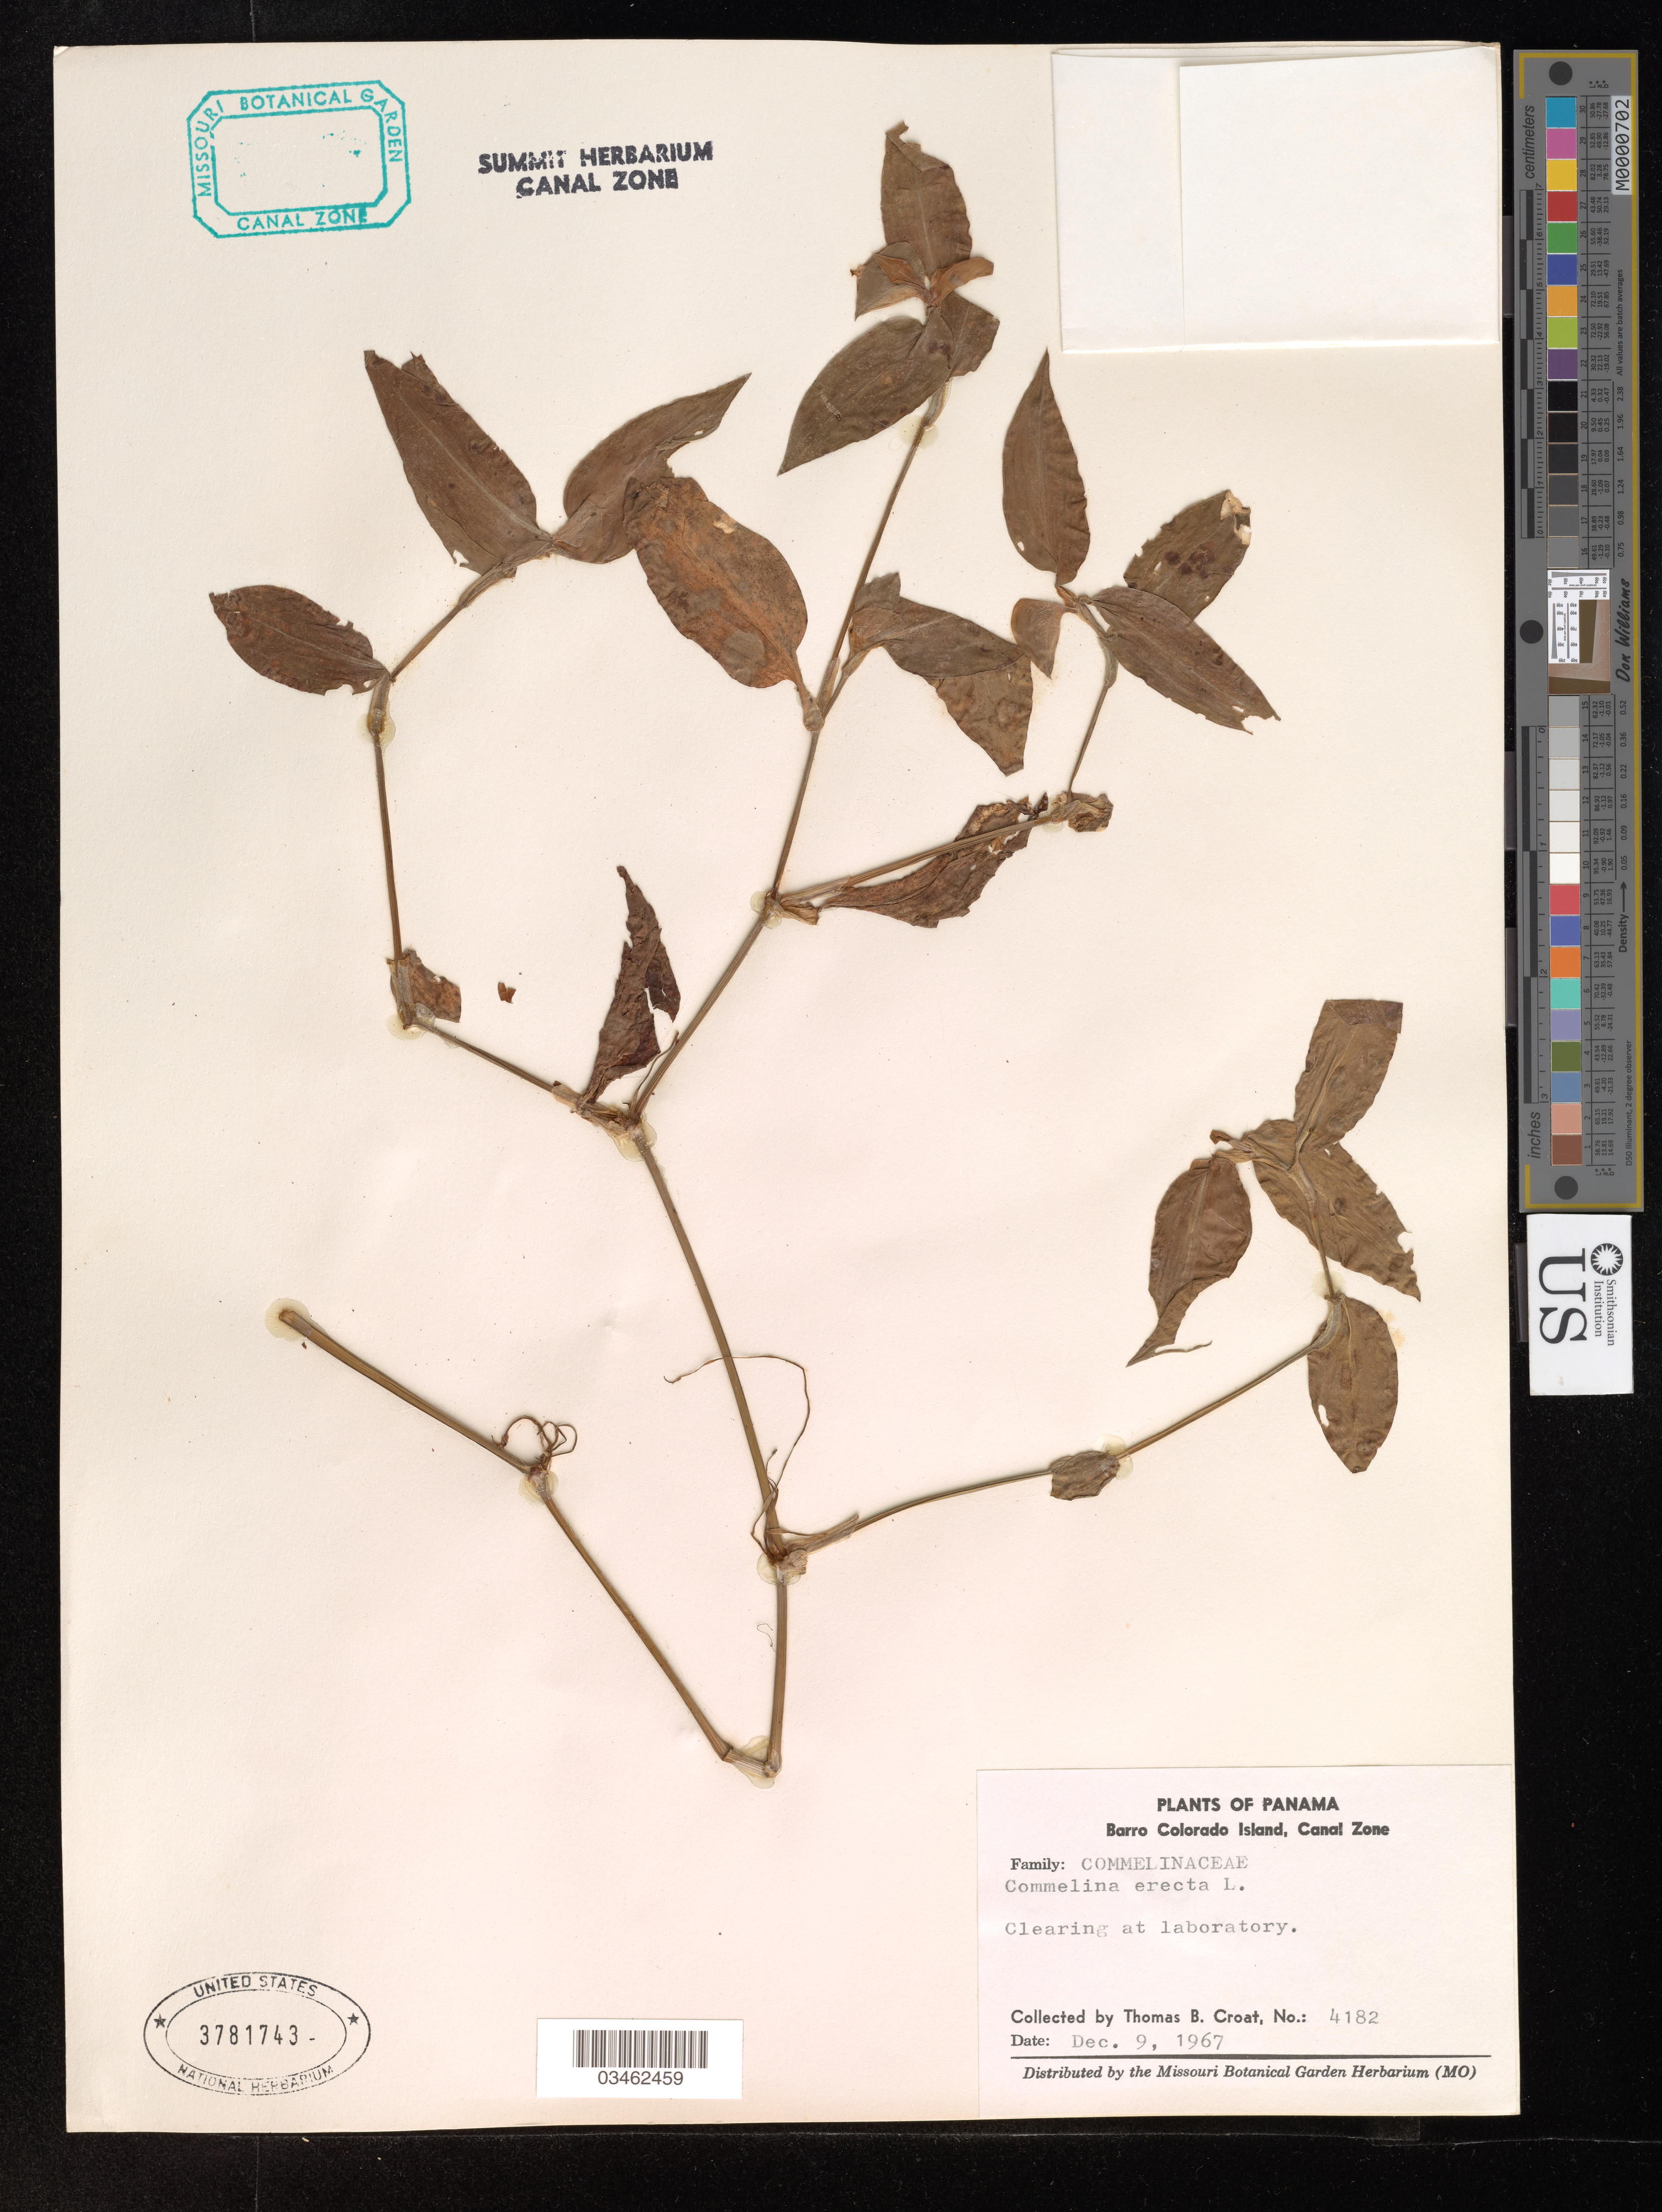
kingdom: Plantae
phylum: Tracheophyta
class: Liliopsida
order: Commelinales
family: Commelinaceae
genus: Commelina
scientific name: Commelina erecta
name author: L.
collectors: T. B. Croat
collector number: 4182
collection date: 1967-12-09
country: Panama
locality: Barro Colorado Island, Canal Zone. Clearing at laboratory.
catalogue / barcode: US 3781743